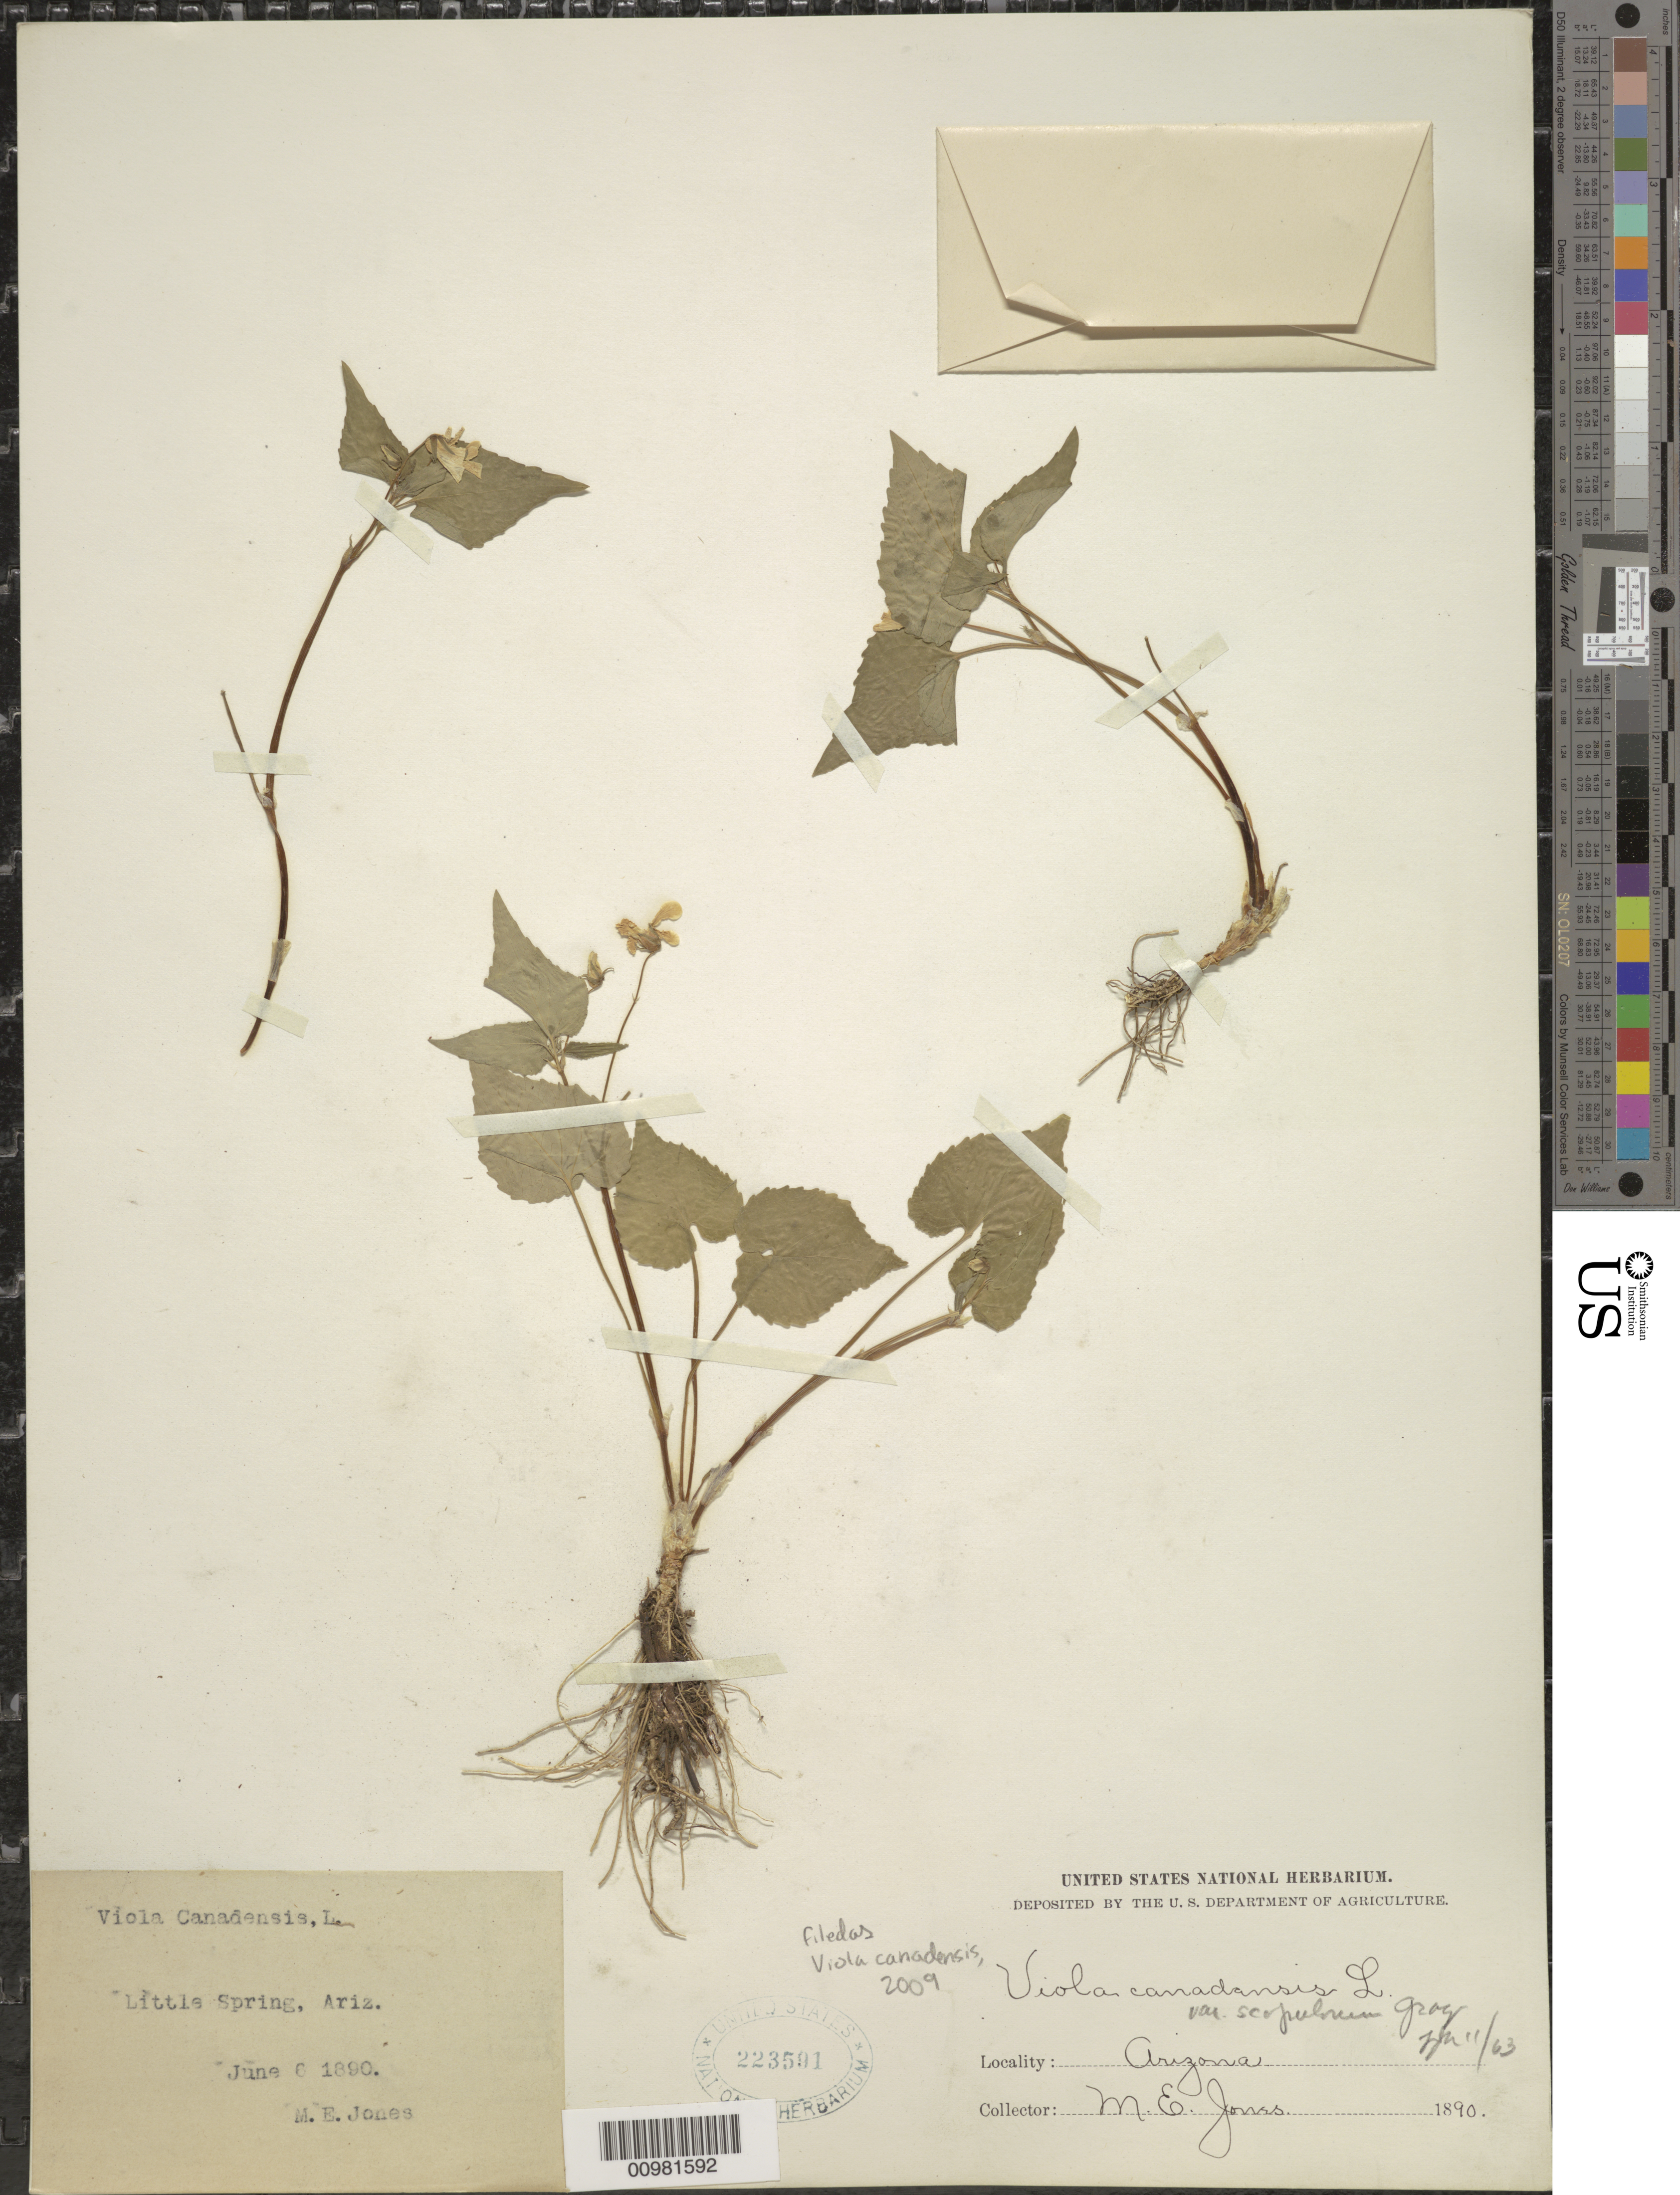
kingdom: Plantae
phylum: Tracheophyta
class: Magnoliopsida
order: Malpighiales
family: Violaceae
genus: Viola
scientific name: Viola canadensis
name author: L.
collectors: M. E. Jones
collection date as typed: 06 Jun 1890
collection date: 1890-06-06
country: United States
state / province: Arizona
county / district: Coconino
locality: Little Spring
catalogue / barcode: US 223591